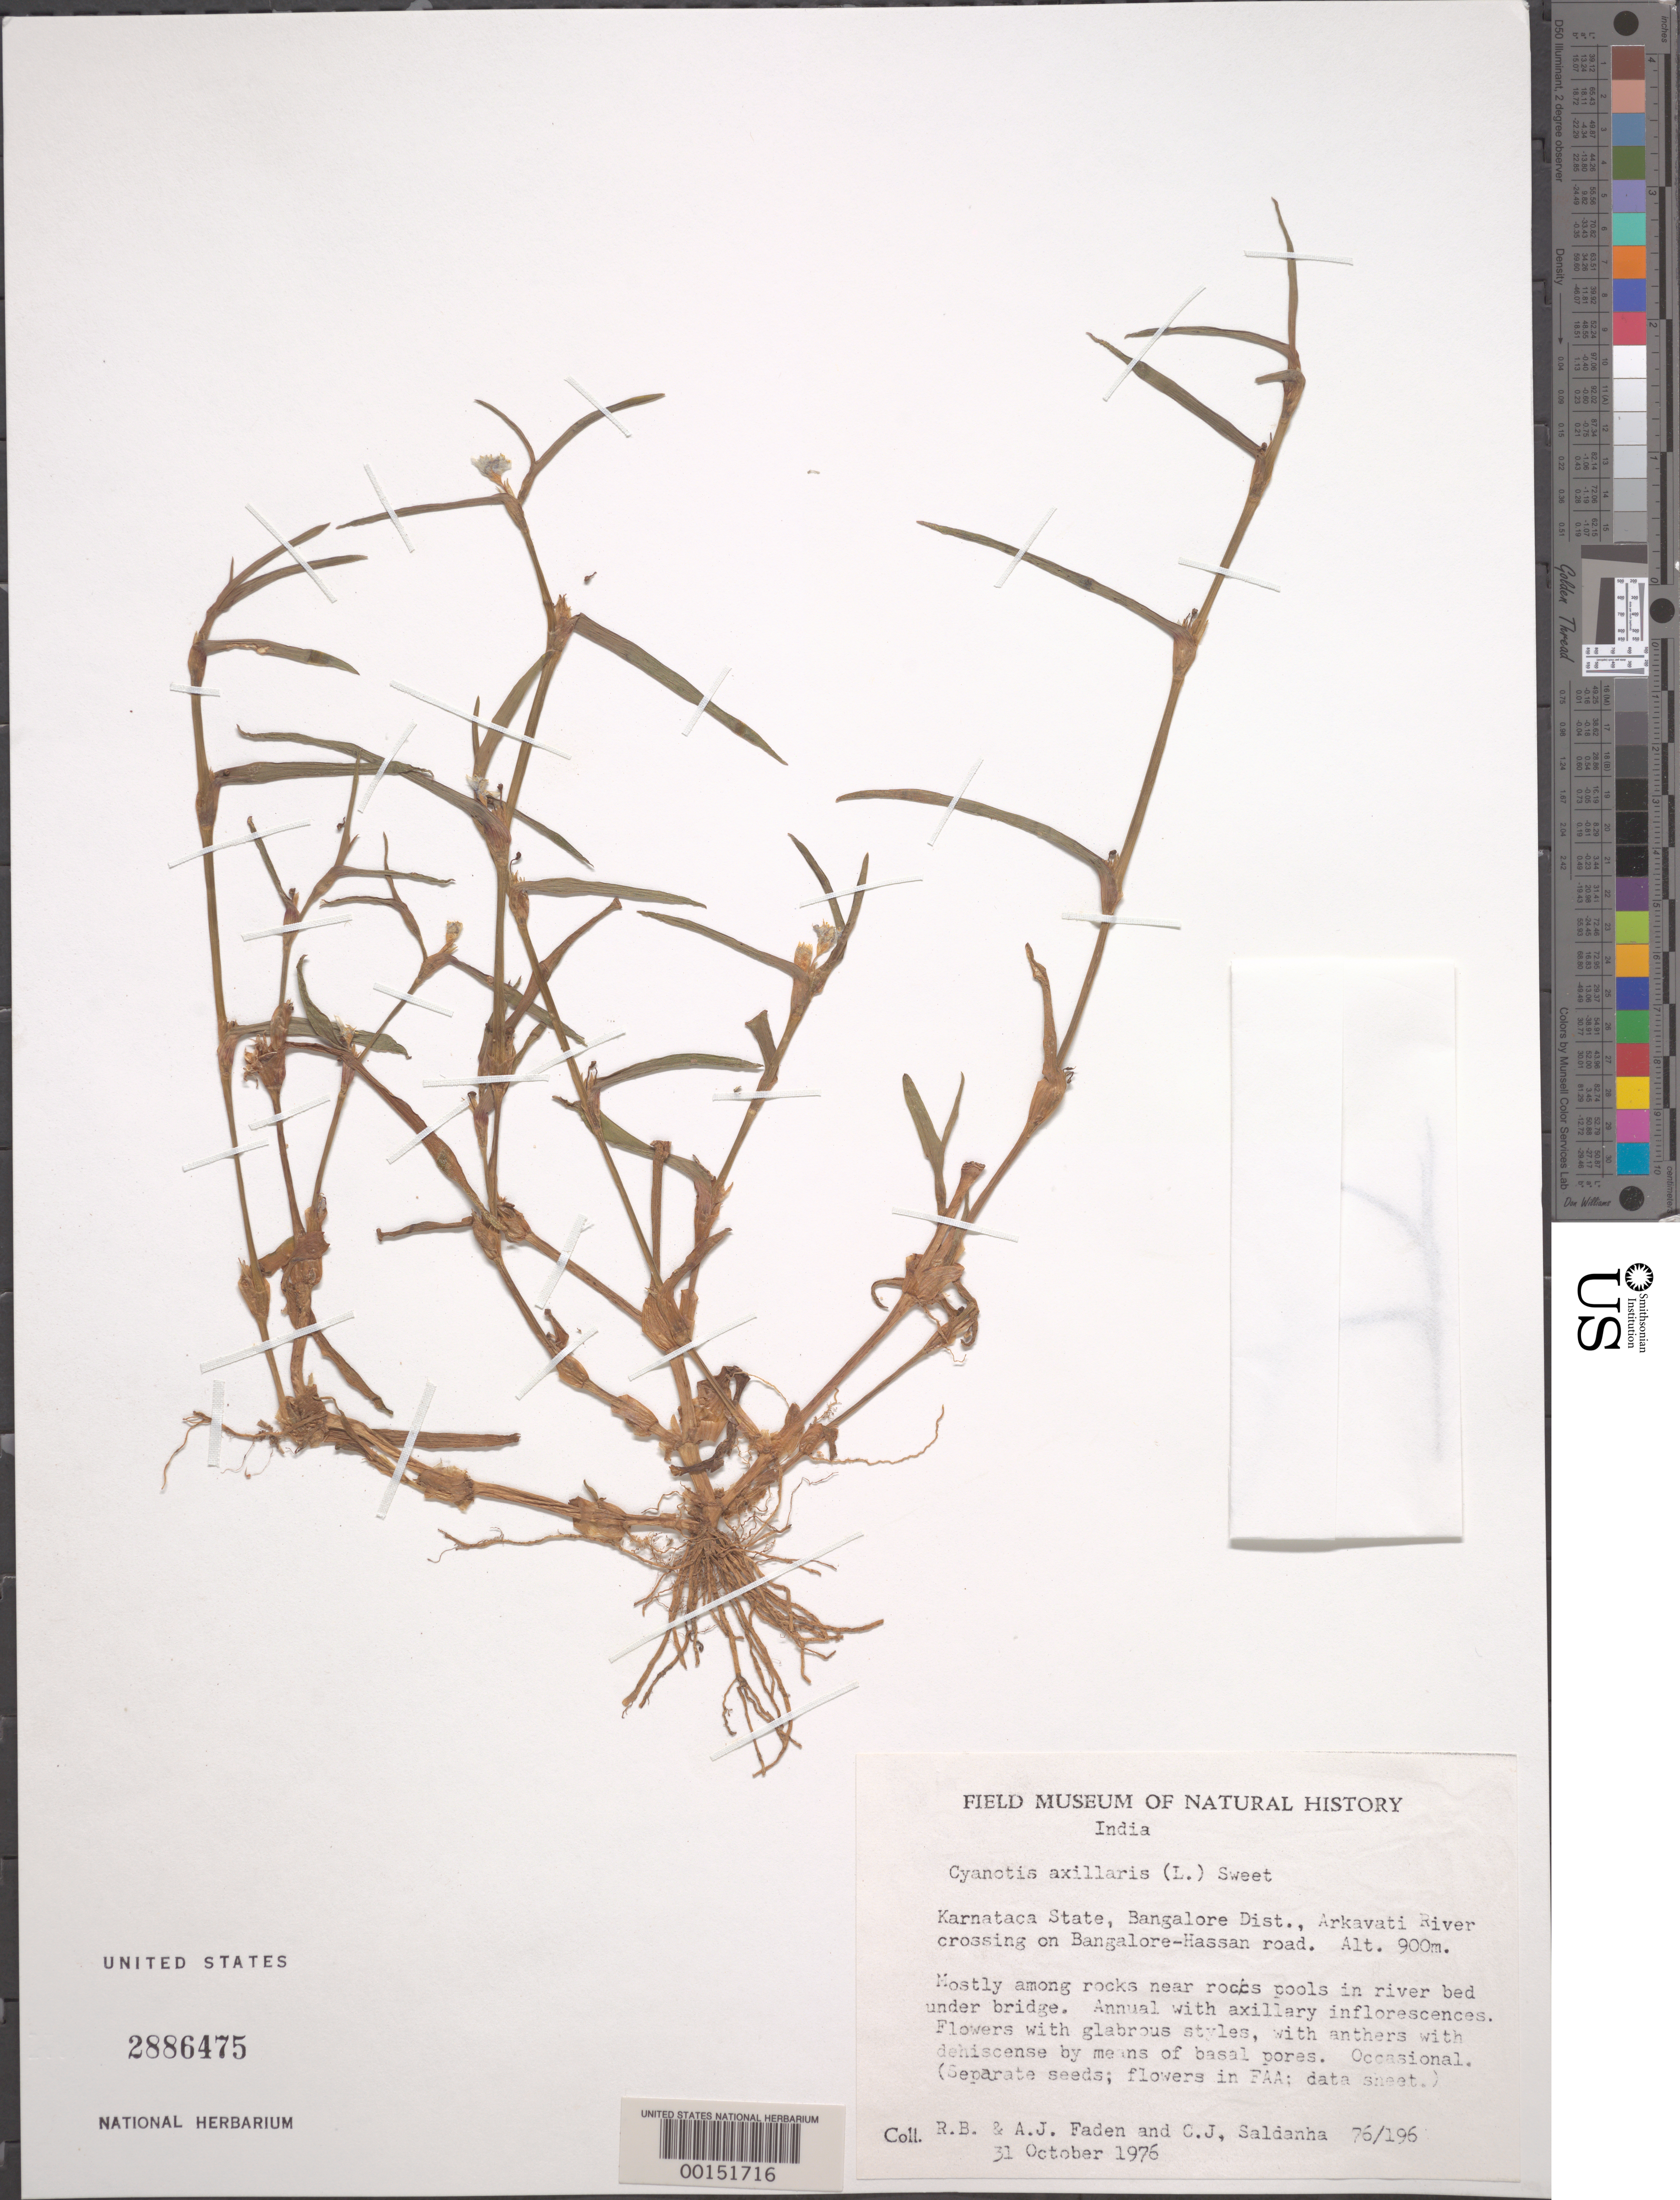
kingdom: Plantae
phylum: Tracheophyta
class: Liliopsida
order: Commelinales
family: Commelinaceae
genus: Cyanotis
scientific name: Cyanotis axillaris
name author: (L.) D. Don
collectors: R. B. Faden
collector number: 76/196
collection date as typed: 31 Oct 1976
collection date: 1976-10-31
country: India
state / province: Karnataka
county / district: Bangalore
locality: Arkavati river, mysore state [mysore state = karnataka.]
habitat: Among rocks; river bed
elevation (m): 900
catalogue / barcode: US 2886475